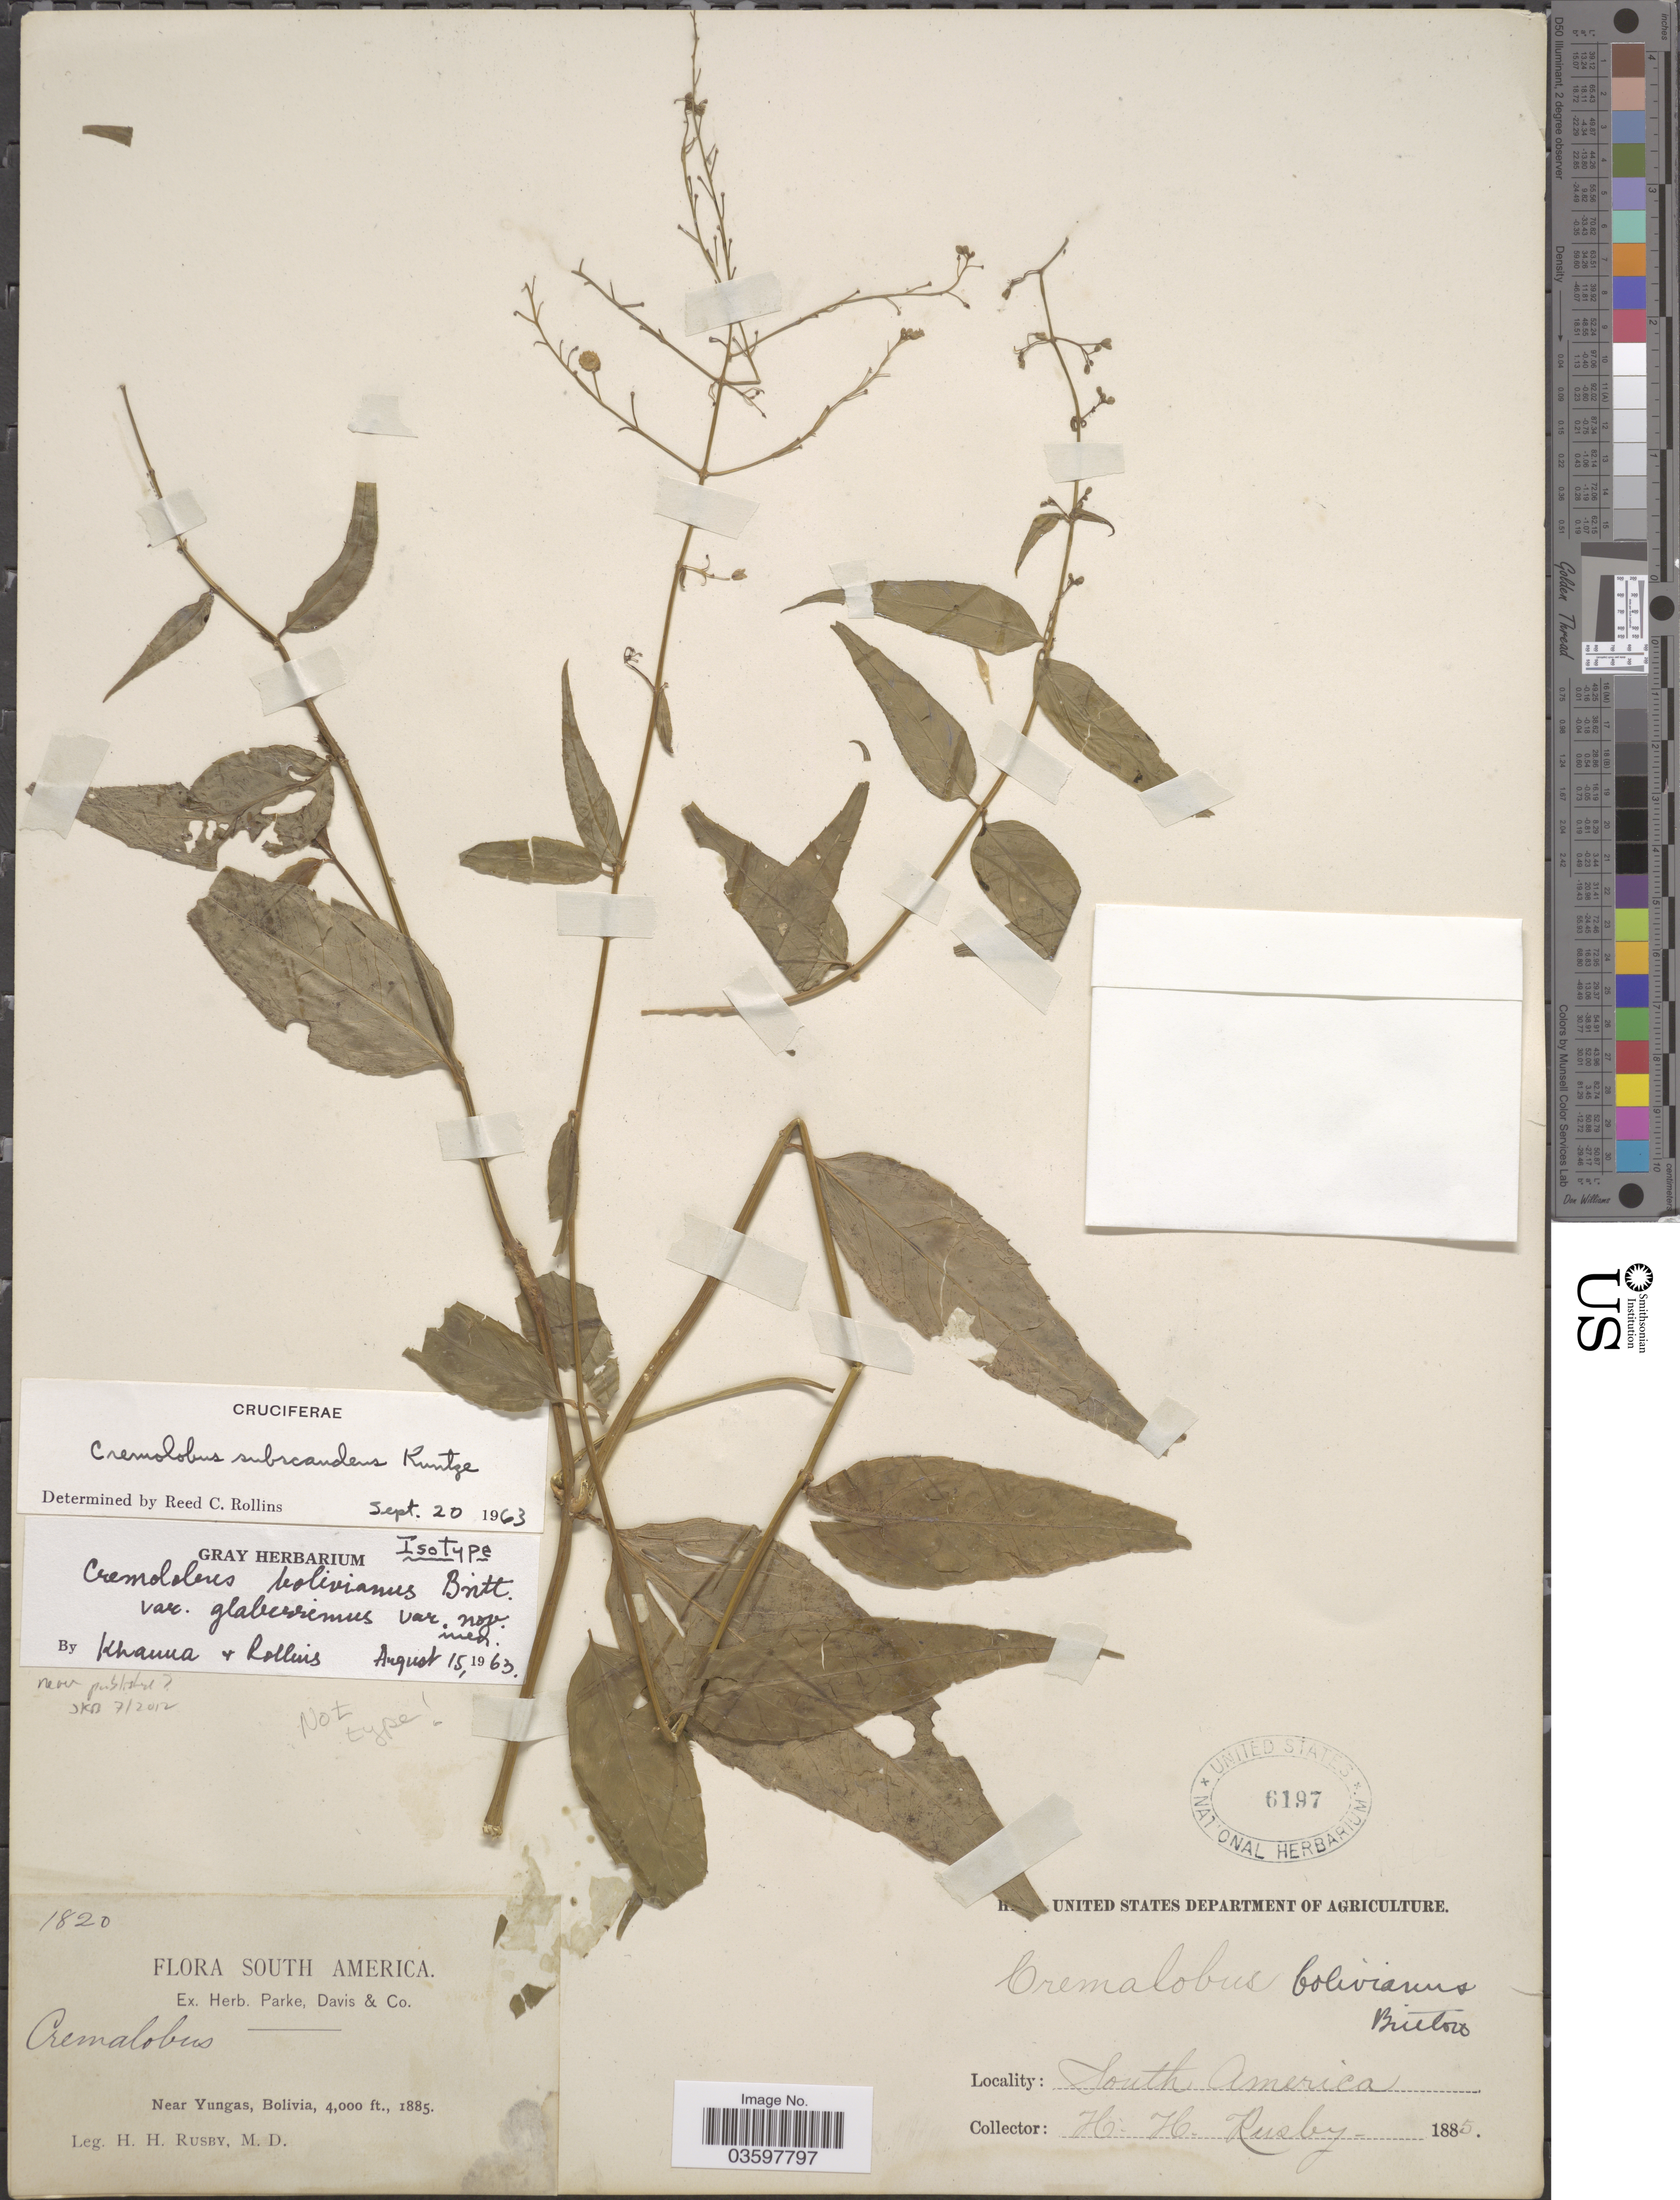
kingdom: Plantae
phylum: Tracheophyta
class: Magnoliopsida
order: Brassicales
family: Brassicaceae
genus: Cremolobus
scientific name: Cremolobus subscandens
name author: Kuntze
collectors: H. H. Rusby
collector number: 1820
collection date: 1885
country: Bolivia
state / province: La Paz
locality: Near Yungas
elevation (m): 1219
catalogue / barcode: US 6197